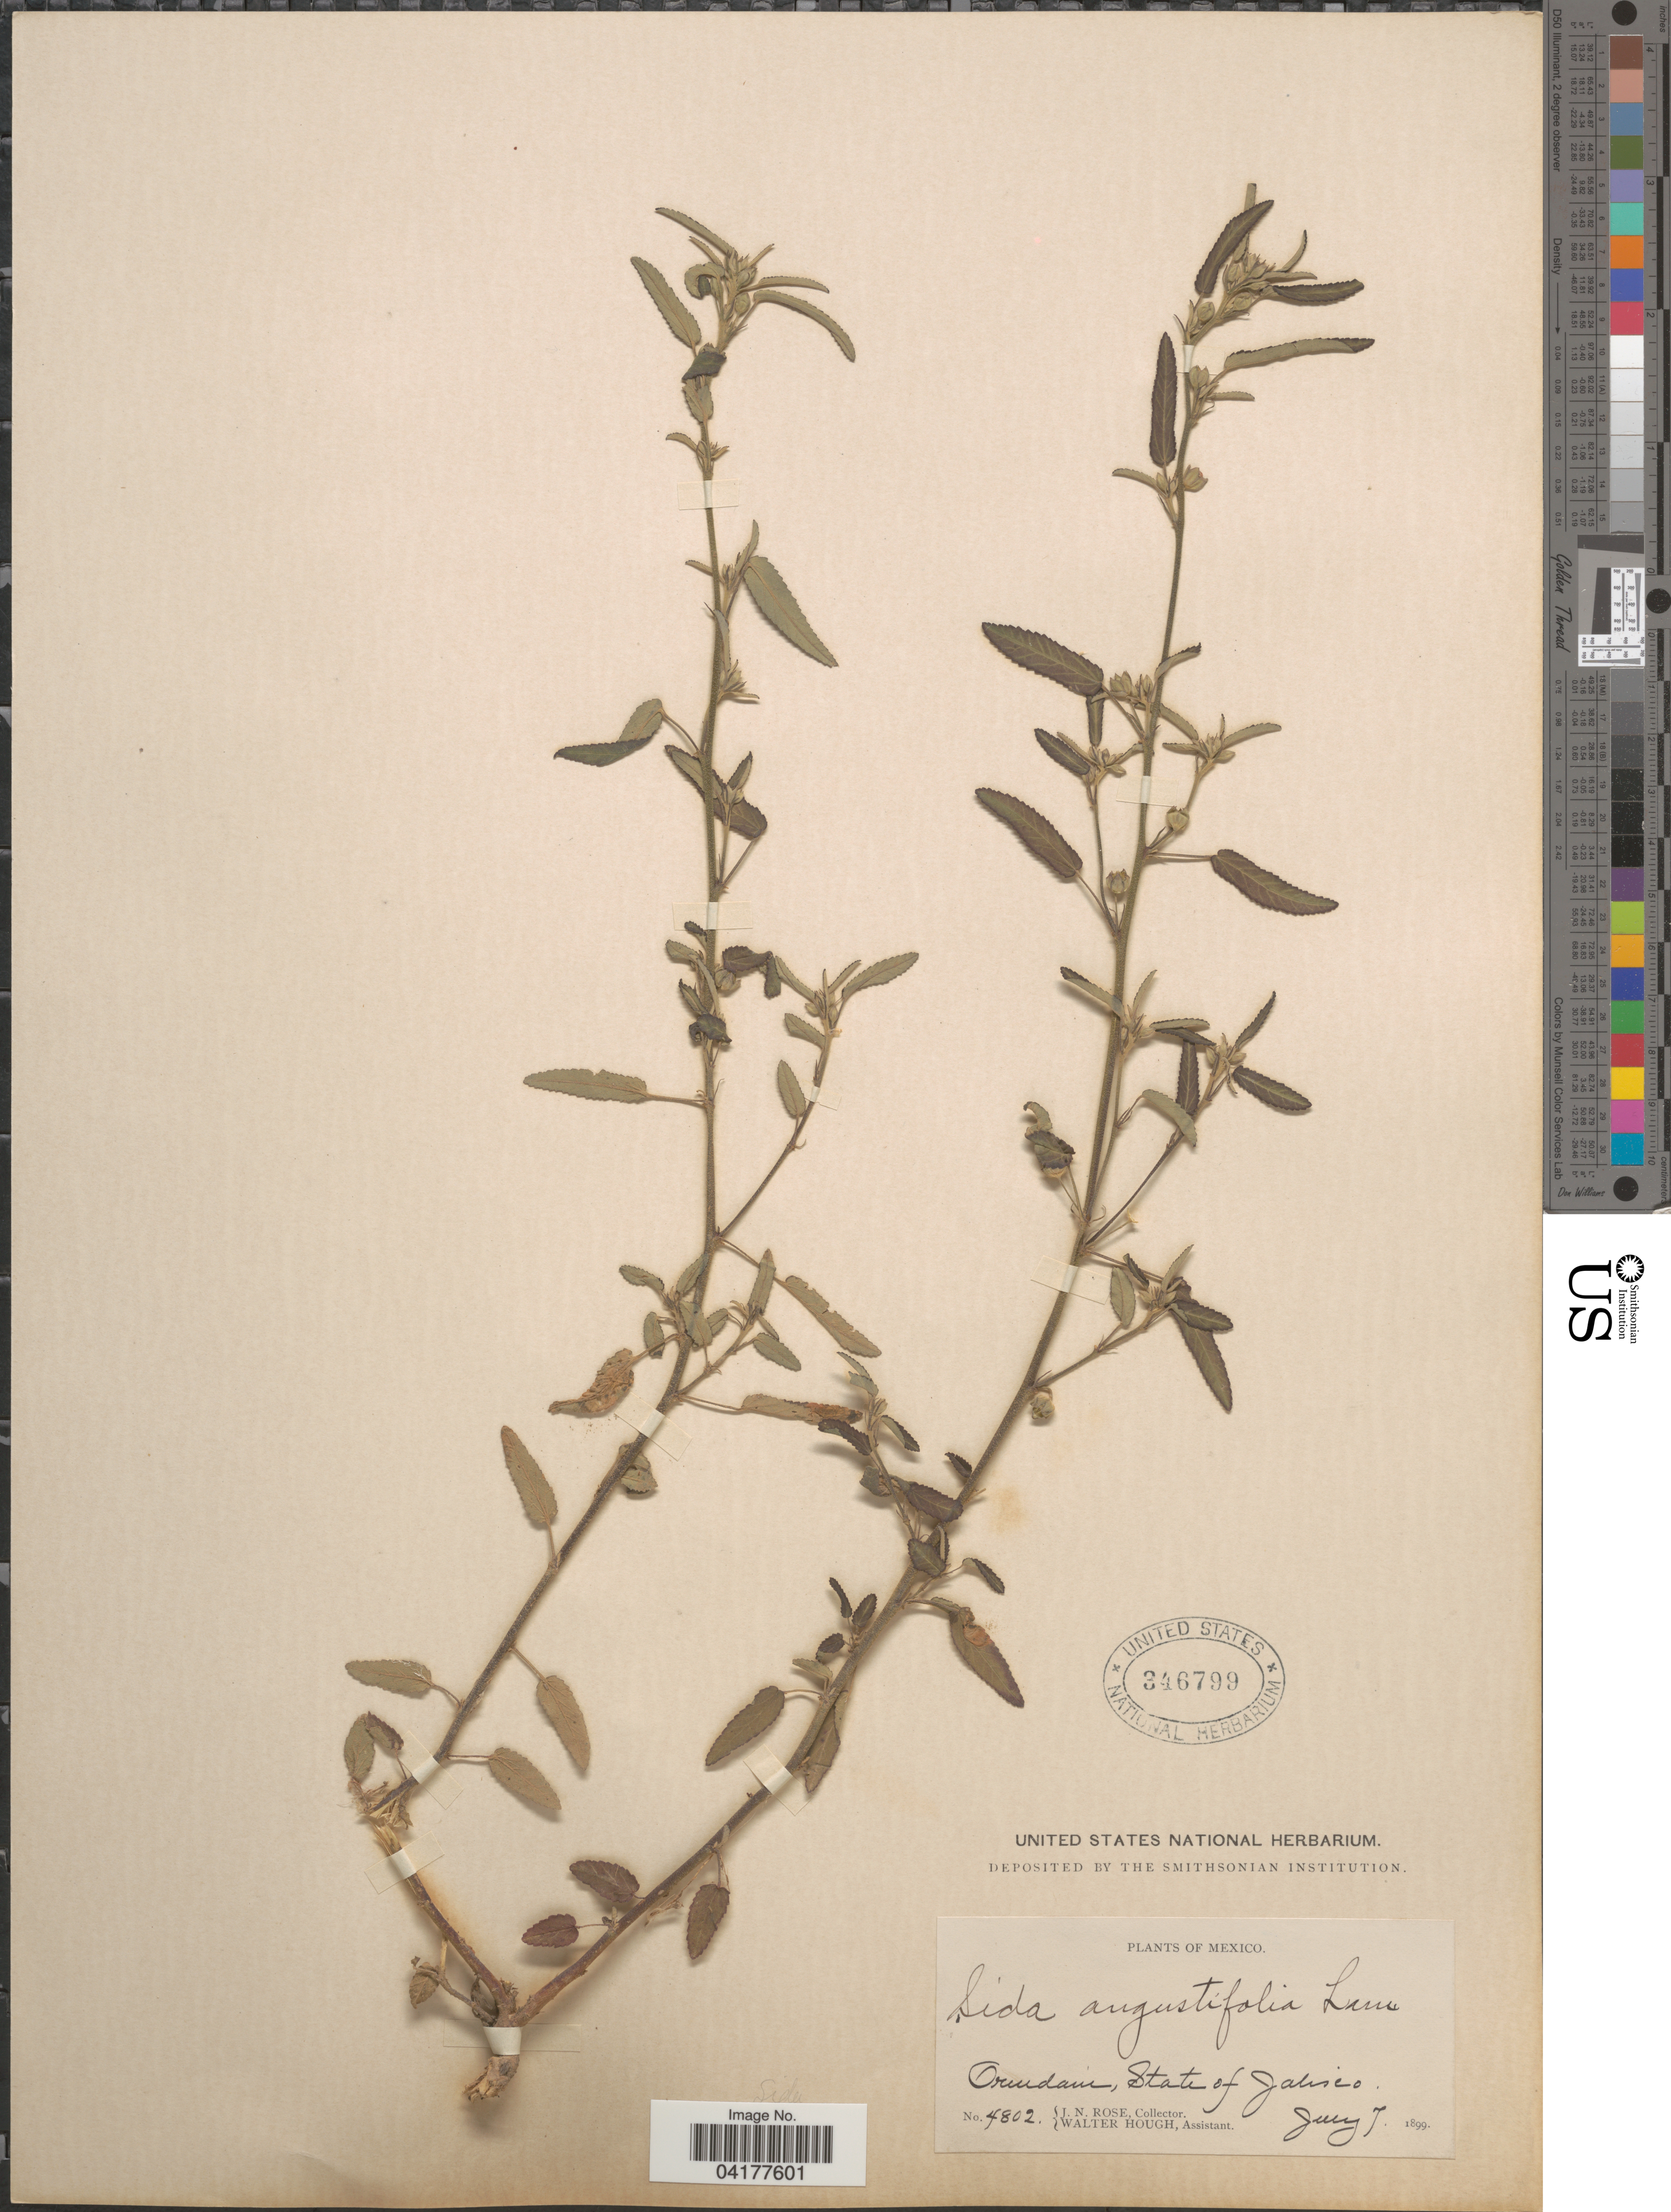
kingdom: Plantae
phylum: Tracheophyta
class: Magnoliopsida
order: Malvales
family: Malvaceae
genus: Sida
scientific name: Sida spinosa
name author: L.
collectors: J. N. Rose & W. Hough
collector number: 4802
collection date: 1899-07-07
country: Mexico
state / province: Jalisco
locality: Ormdam [interpreted].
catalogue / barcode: US 346799